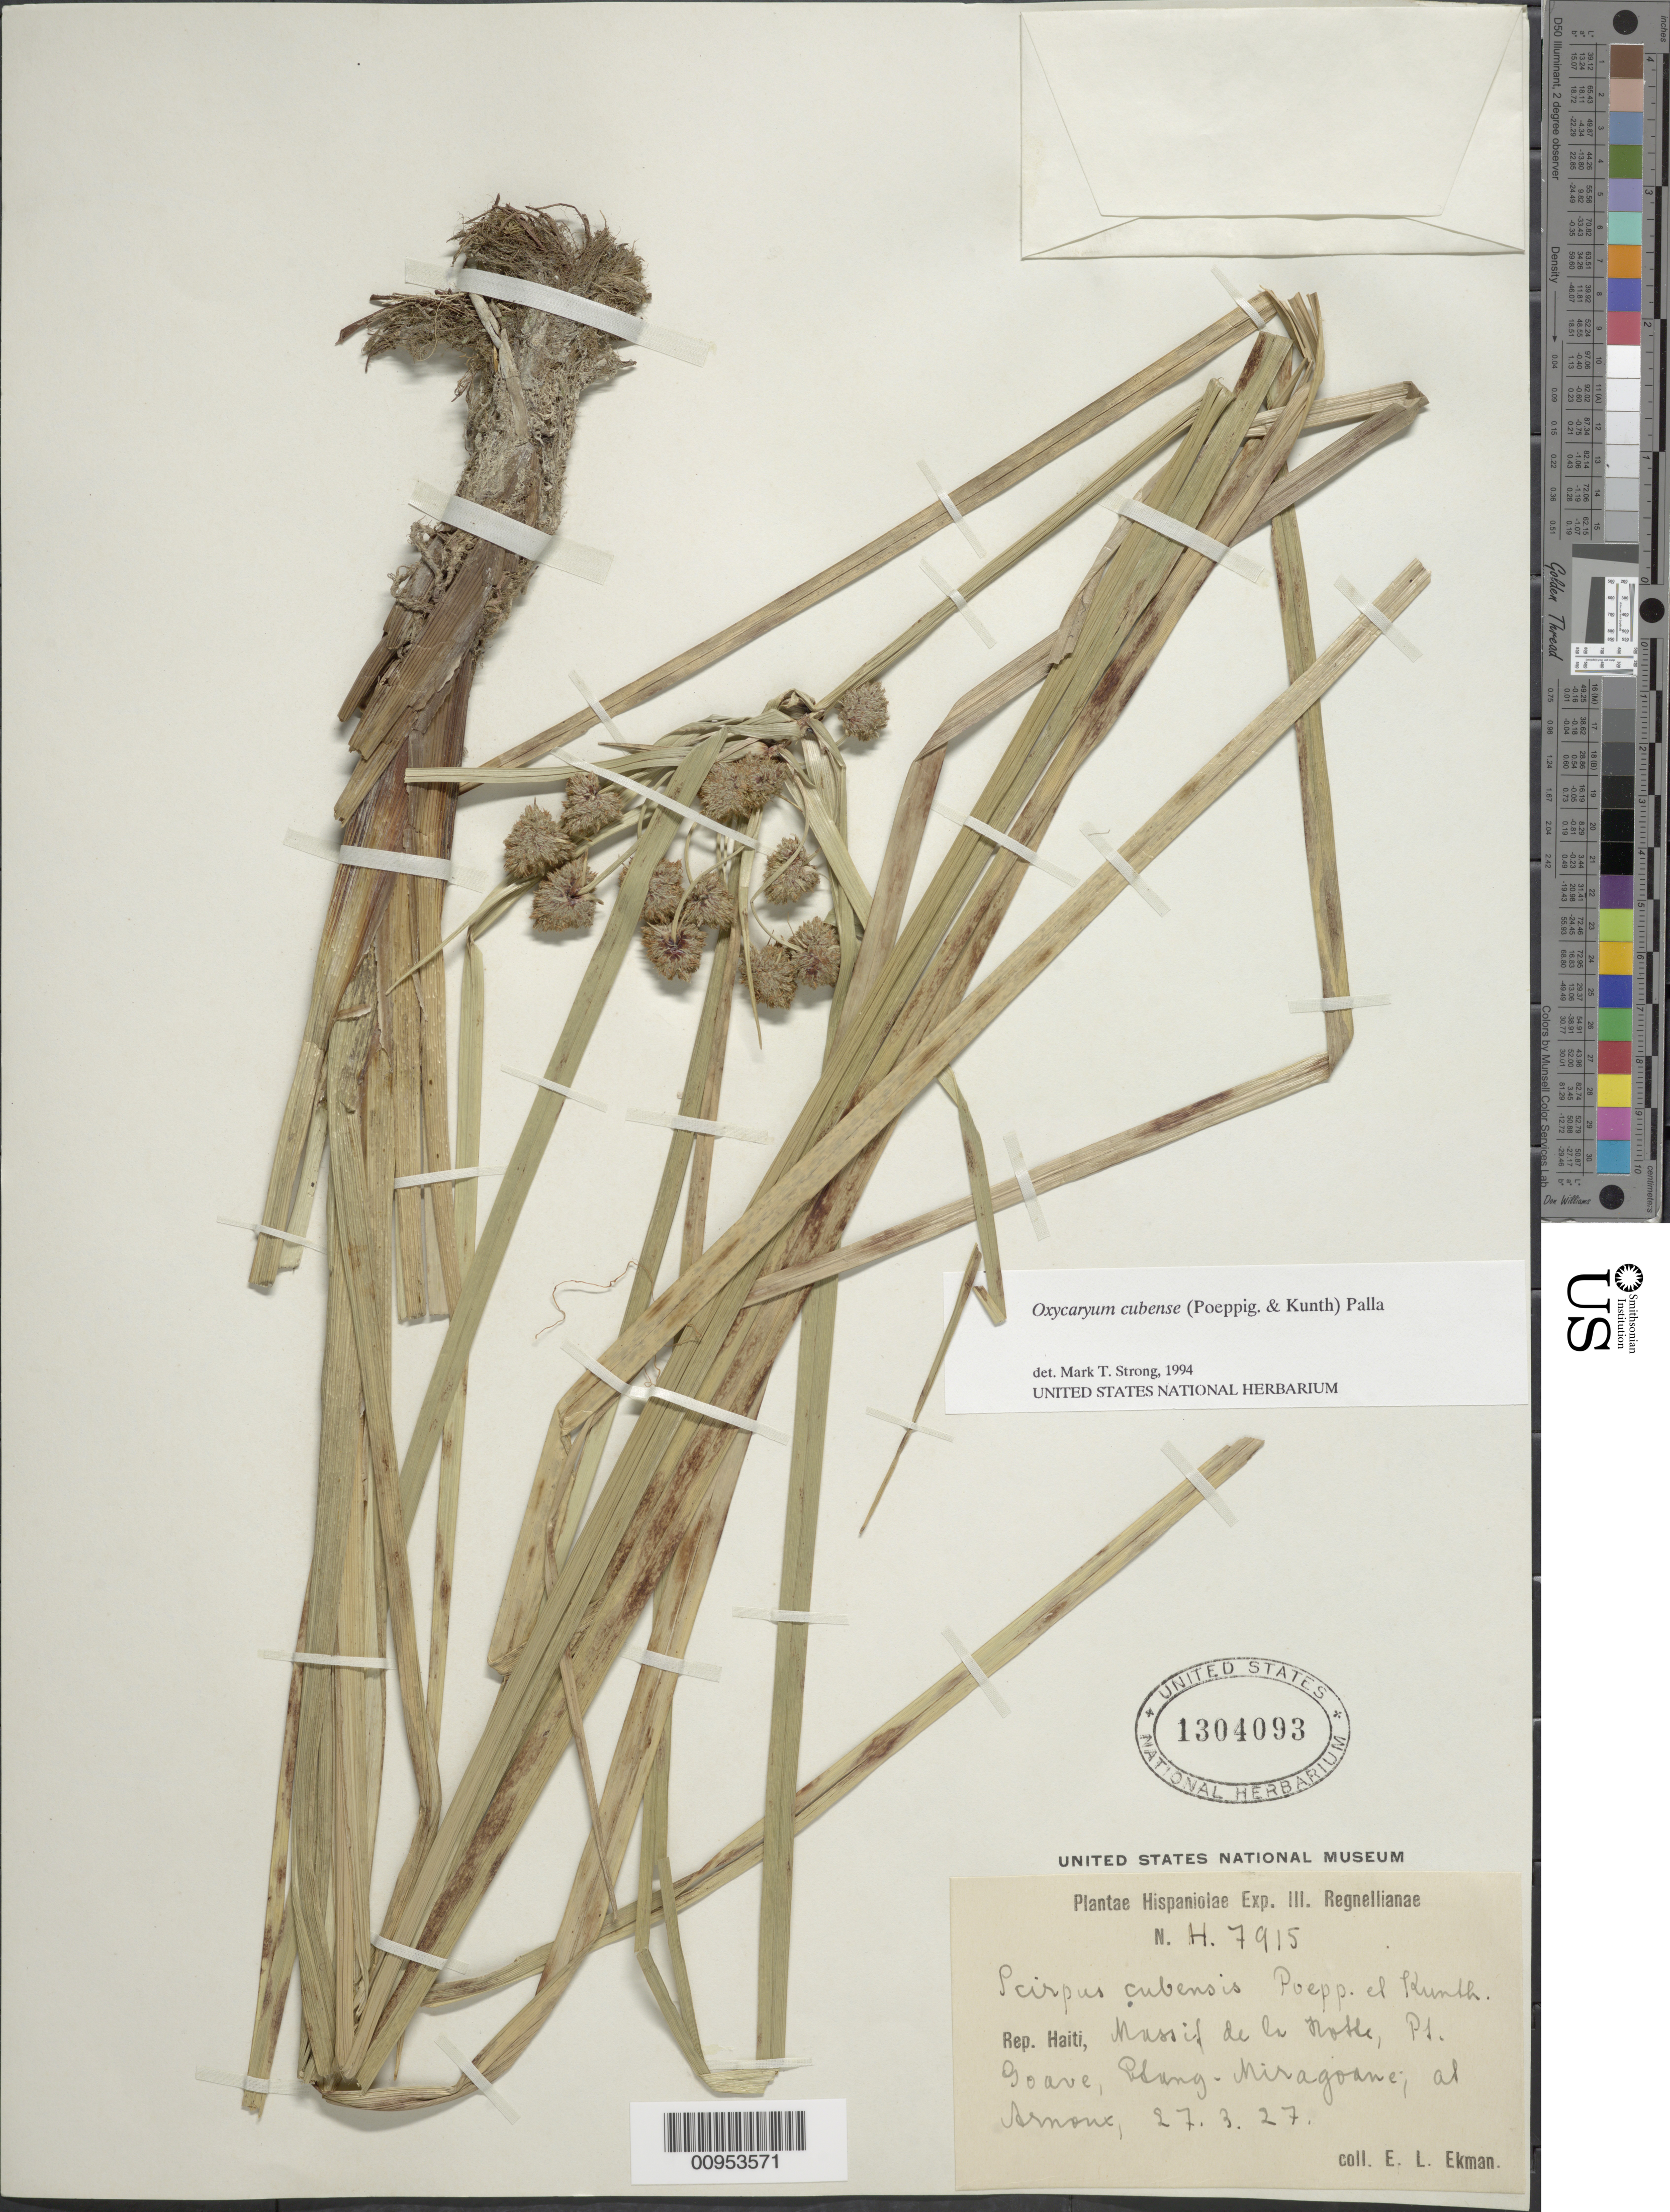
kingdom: Plantae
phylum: Tracheophyta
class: Liliopsida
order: Poales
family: Cyperaceae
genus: Cyperus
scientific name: Cyperus blepharoleptos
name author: Steud.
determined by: Strong, M. T., (US), Smithsonian Institution - National Museum of Natural History (UNITED STATES)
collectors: E. L. Ekman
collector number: H 7915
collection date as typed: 27 Mar 1927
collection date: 1927-03-27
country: Haiti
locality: Massif de la Hotte, Pt. Goave, Etang Miragoane, ad Armoux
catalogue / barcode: US 1304093